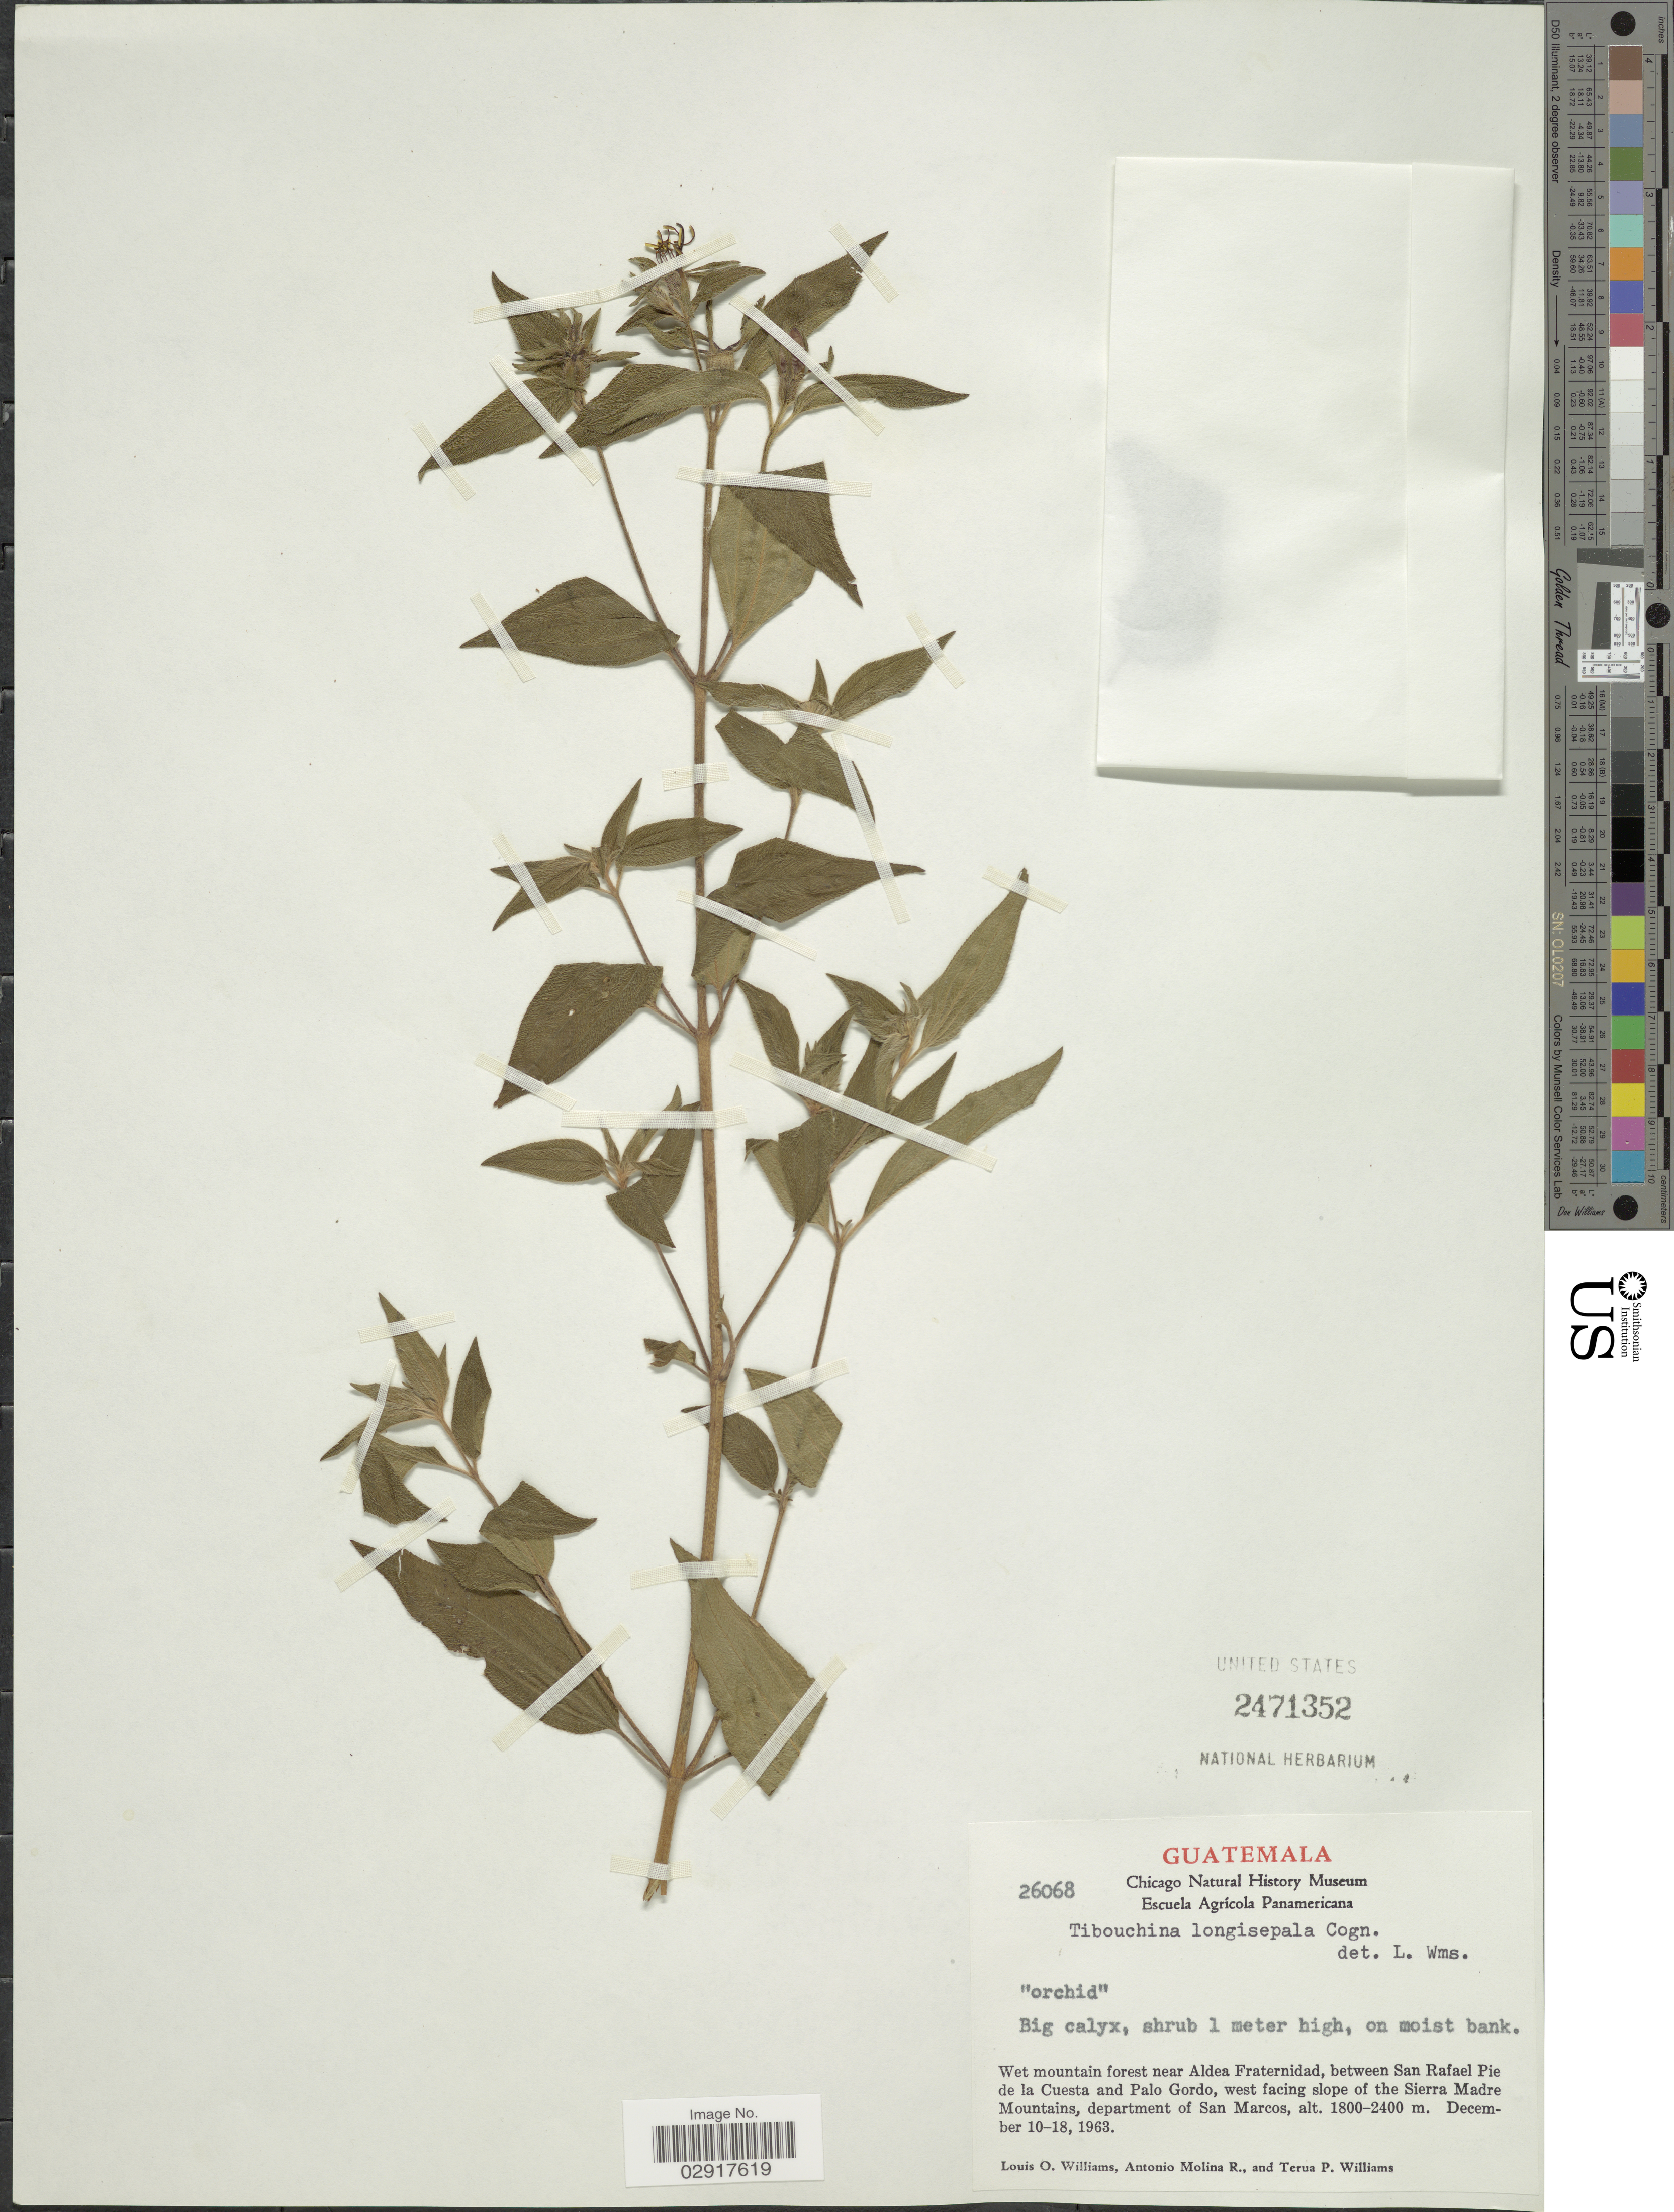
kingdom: Plantae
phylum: Tracheophyta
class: Magnoliopsida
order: Myrtales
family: Melastomataceae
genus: Chaetogastra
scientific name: Chaetogastra longisepala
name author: (Cogn.) P.J.F. Guim. & Michelang.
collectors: L. O. Williams, A. Molina R. & T. Williams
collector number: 26068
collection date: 1963-12-10/1963-12-18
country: Guatemala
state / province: San Marcos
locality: Wet mountain forest near Aldea Fraternidad, between San Rafael Pie de la Cuesta and Palo Gordo, west facing slope of the Sierra Madre Mountains, department of San Marcos.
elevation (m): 1800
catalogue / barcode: US 2471352